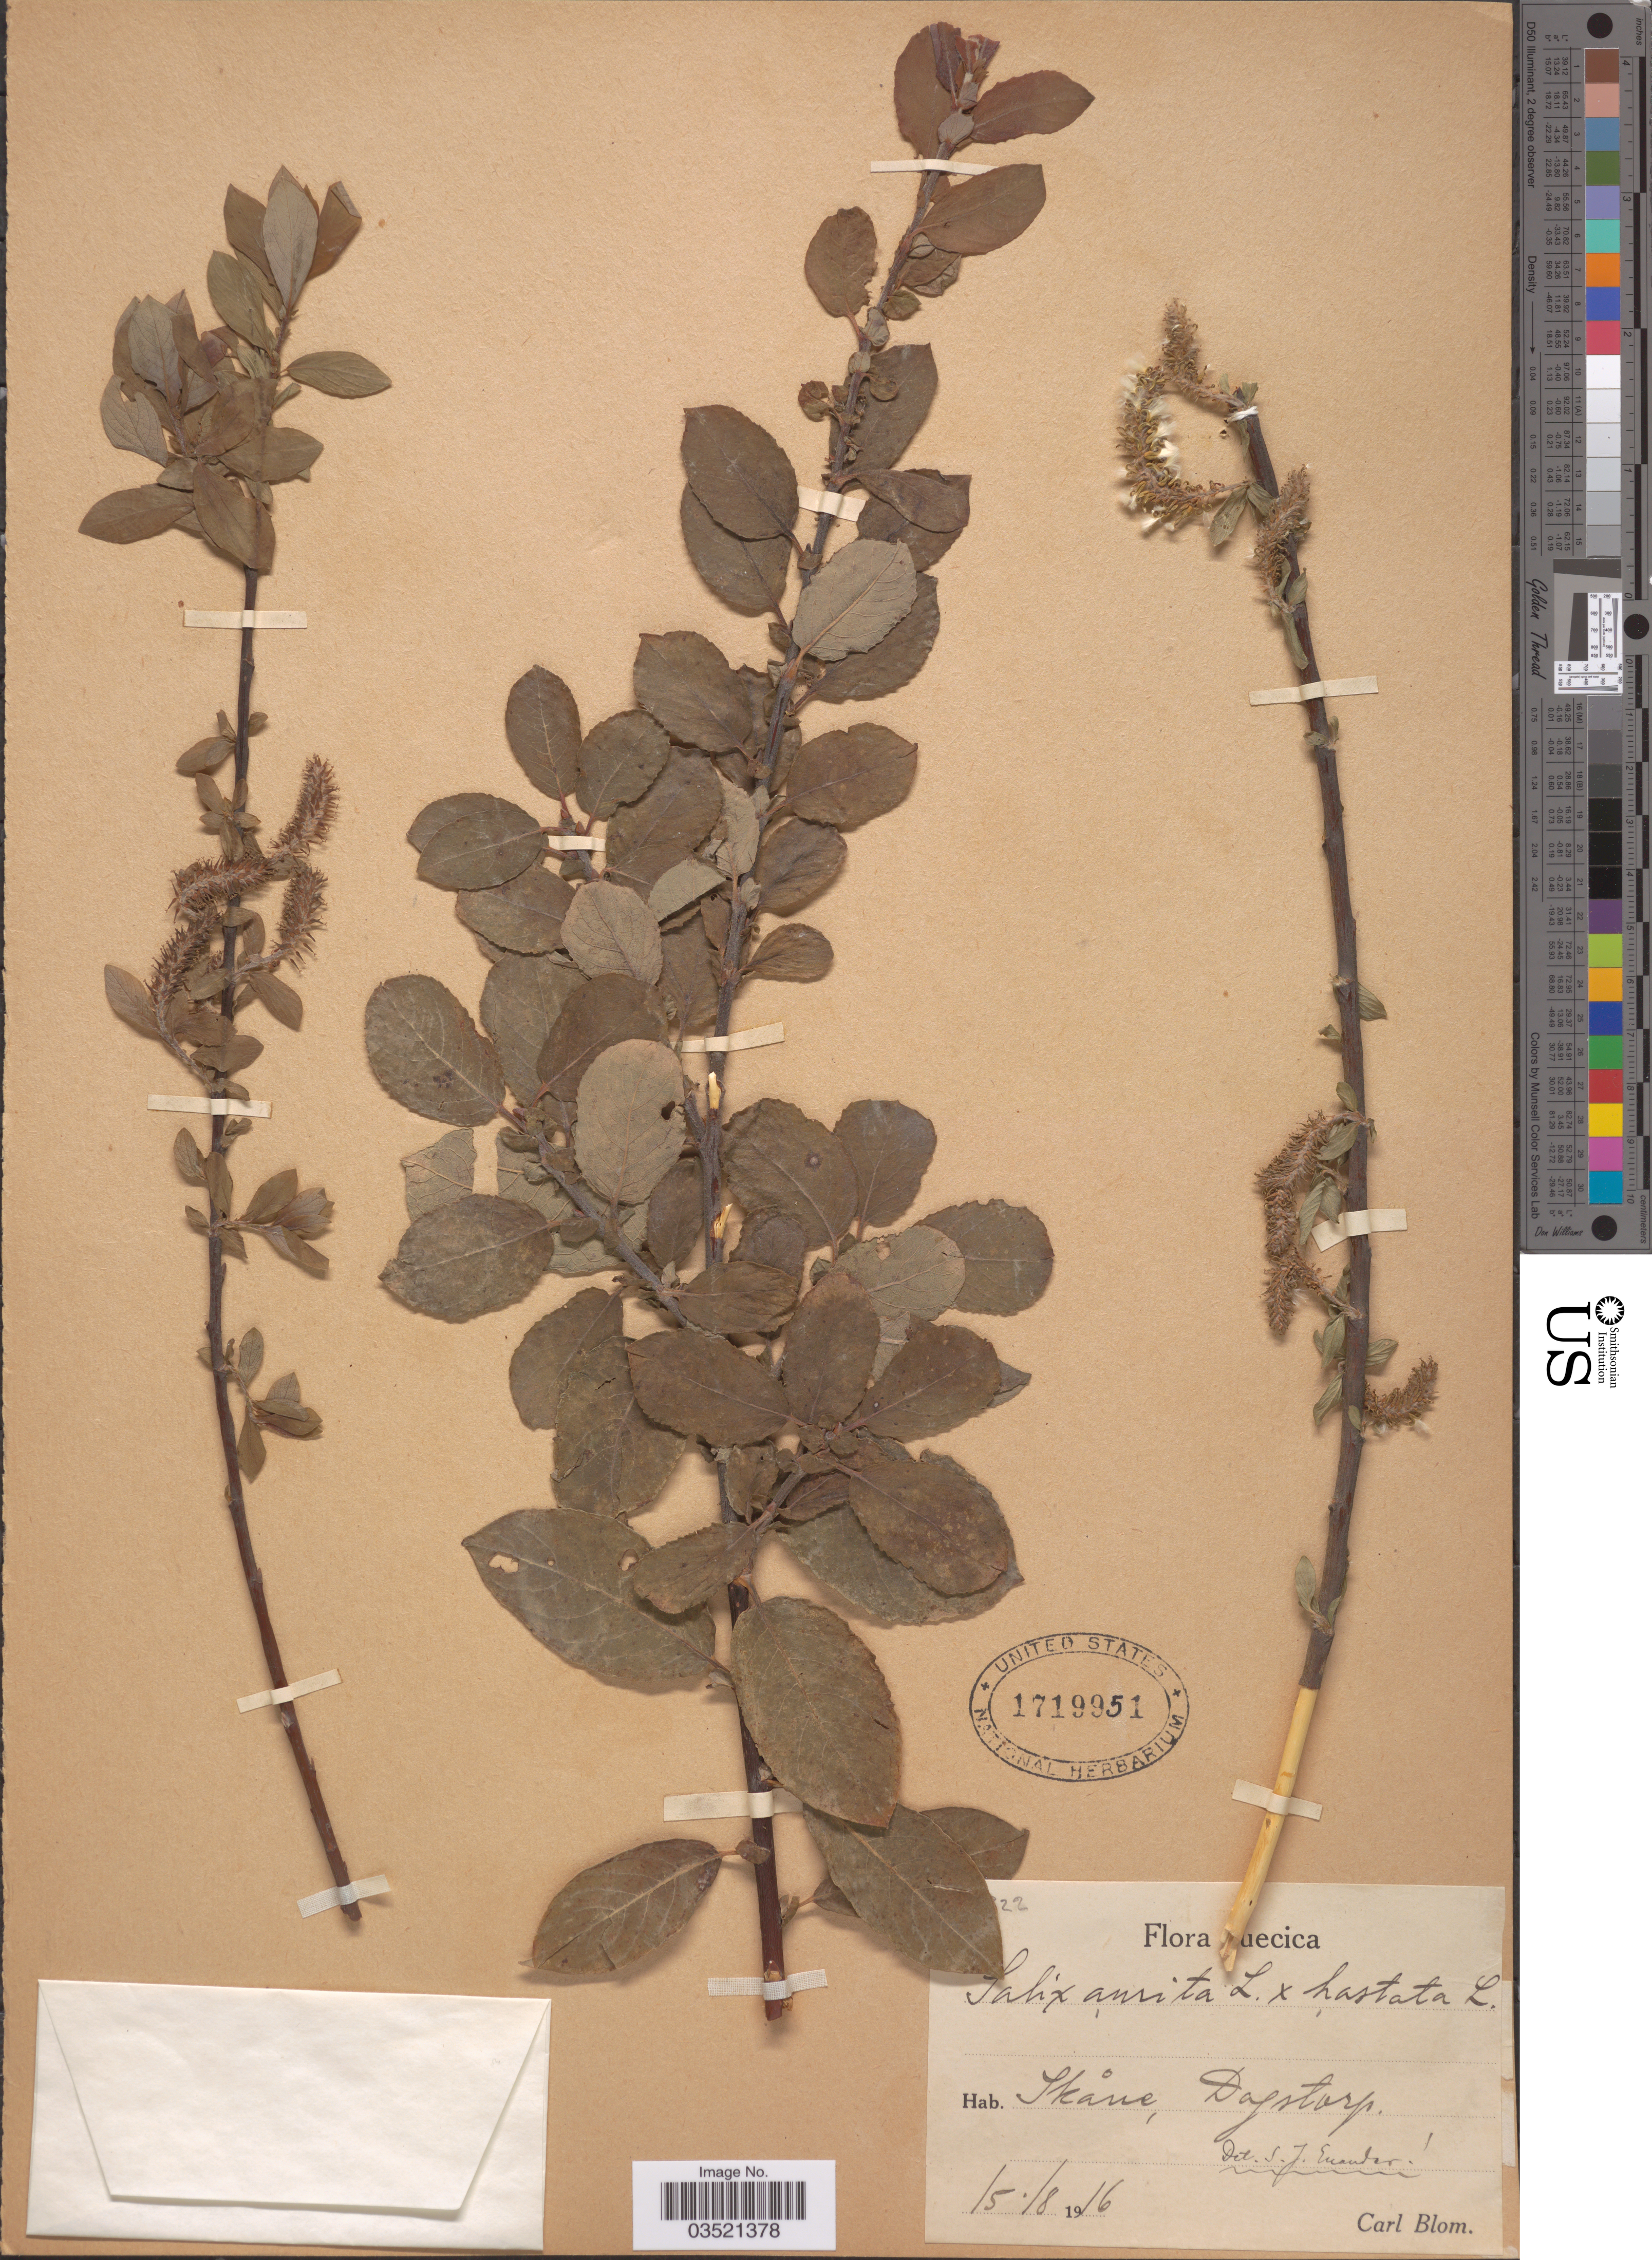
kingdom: Plantae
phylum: Tracheophyta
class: Magnoliopsida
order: Malpighiales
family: Salicaceae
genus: Salix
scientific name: Salix aurita x S. hastata L.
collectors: C. H. Blom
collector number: !22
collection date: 1916-05/1916-08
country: Sweden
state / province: Skåne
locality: Suecica. Dafstorp.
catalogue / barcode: US 1719951